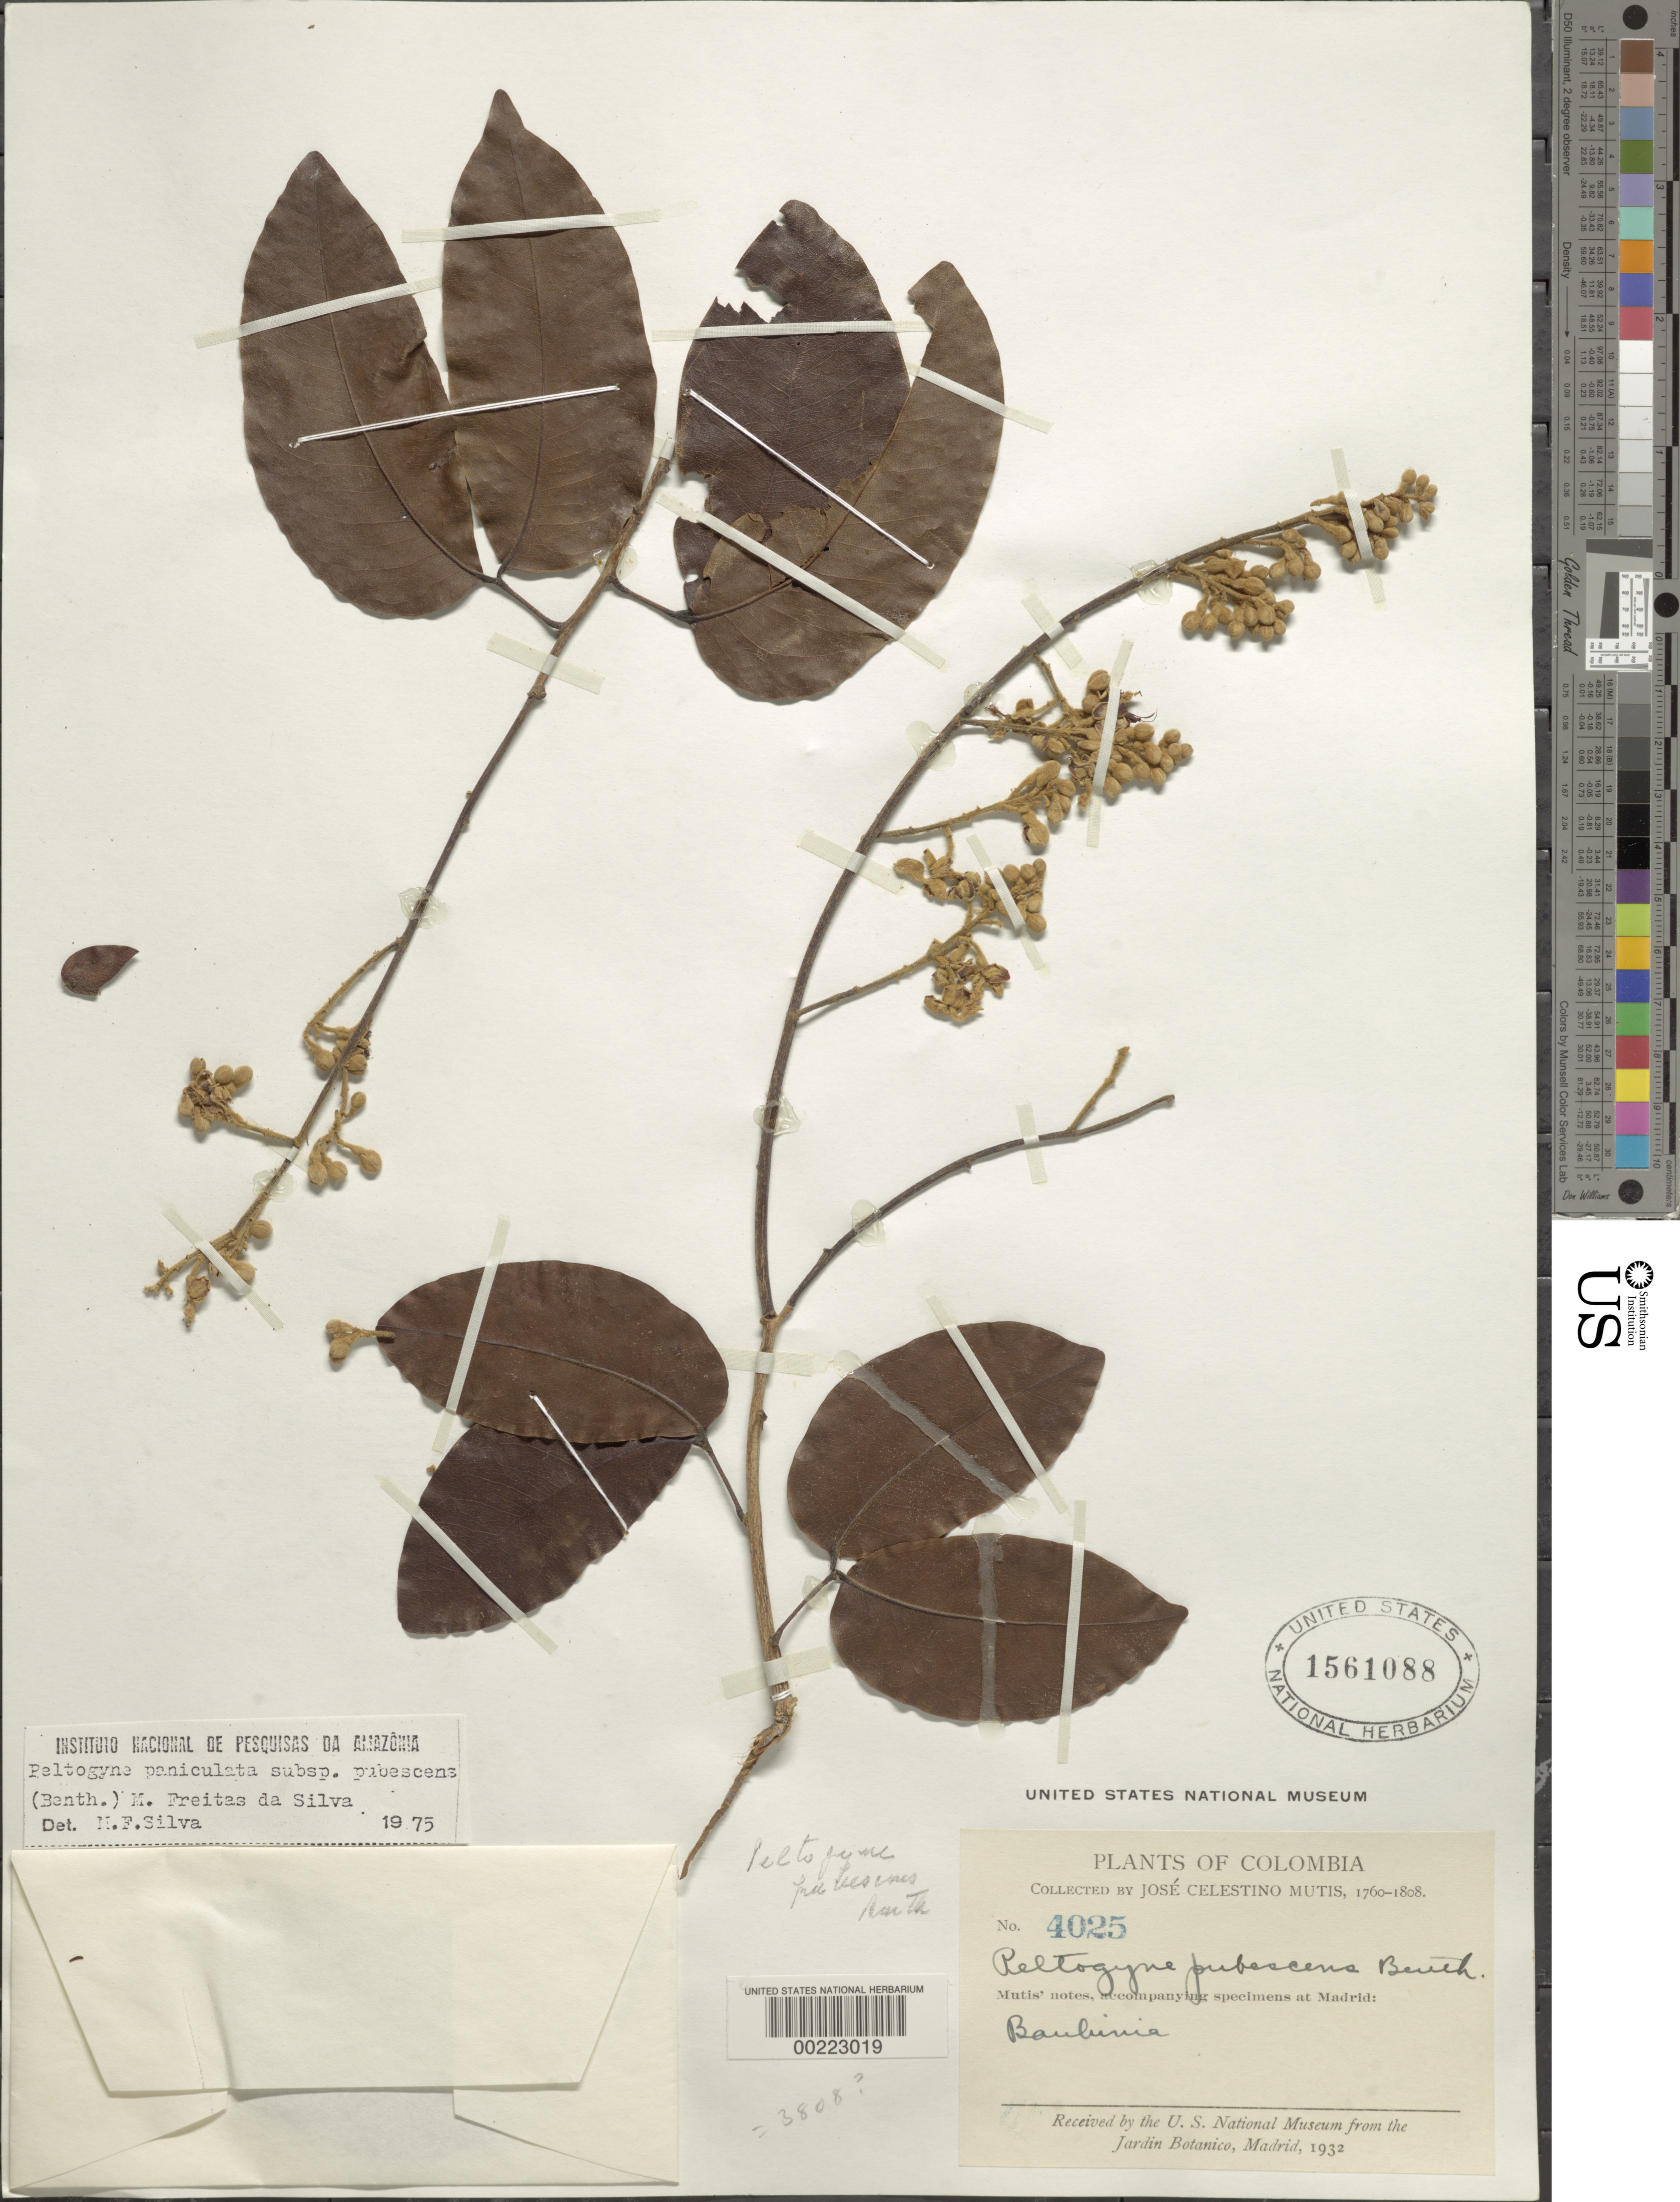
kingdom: Plantae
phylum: Tracheophyta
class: Magnoliopsida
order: Fabales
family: Fabaceae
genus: Peltogyne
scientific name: Peltogyne paniculata subsp. pubescens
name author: (Benth.) M.F. Silva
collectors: J. C. B. Mutis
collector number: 4025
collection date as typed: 1760 to -- -- 1808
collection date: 1760/1808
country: Colombia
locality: Baubinia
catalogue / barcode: US 1561088